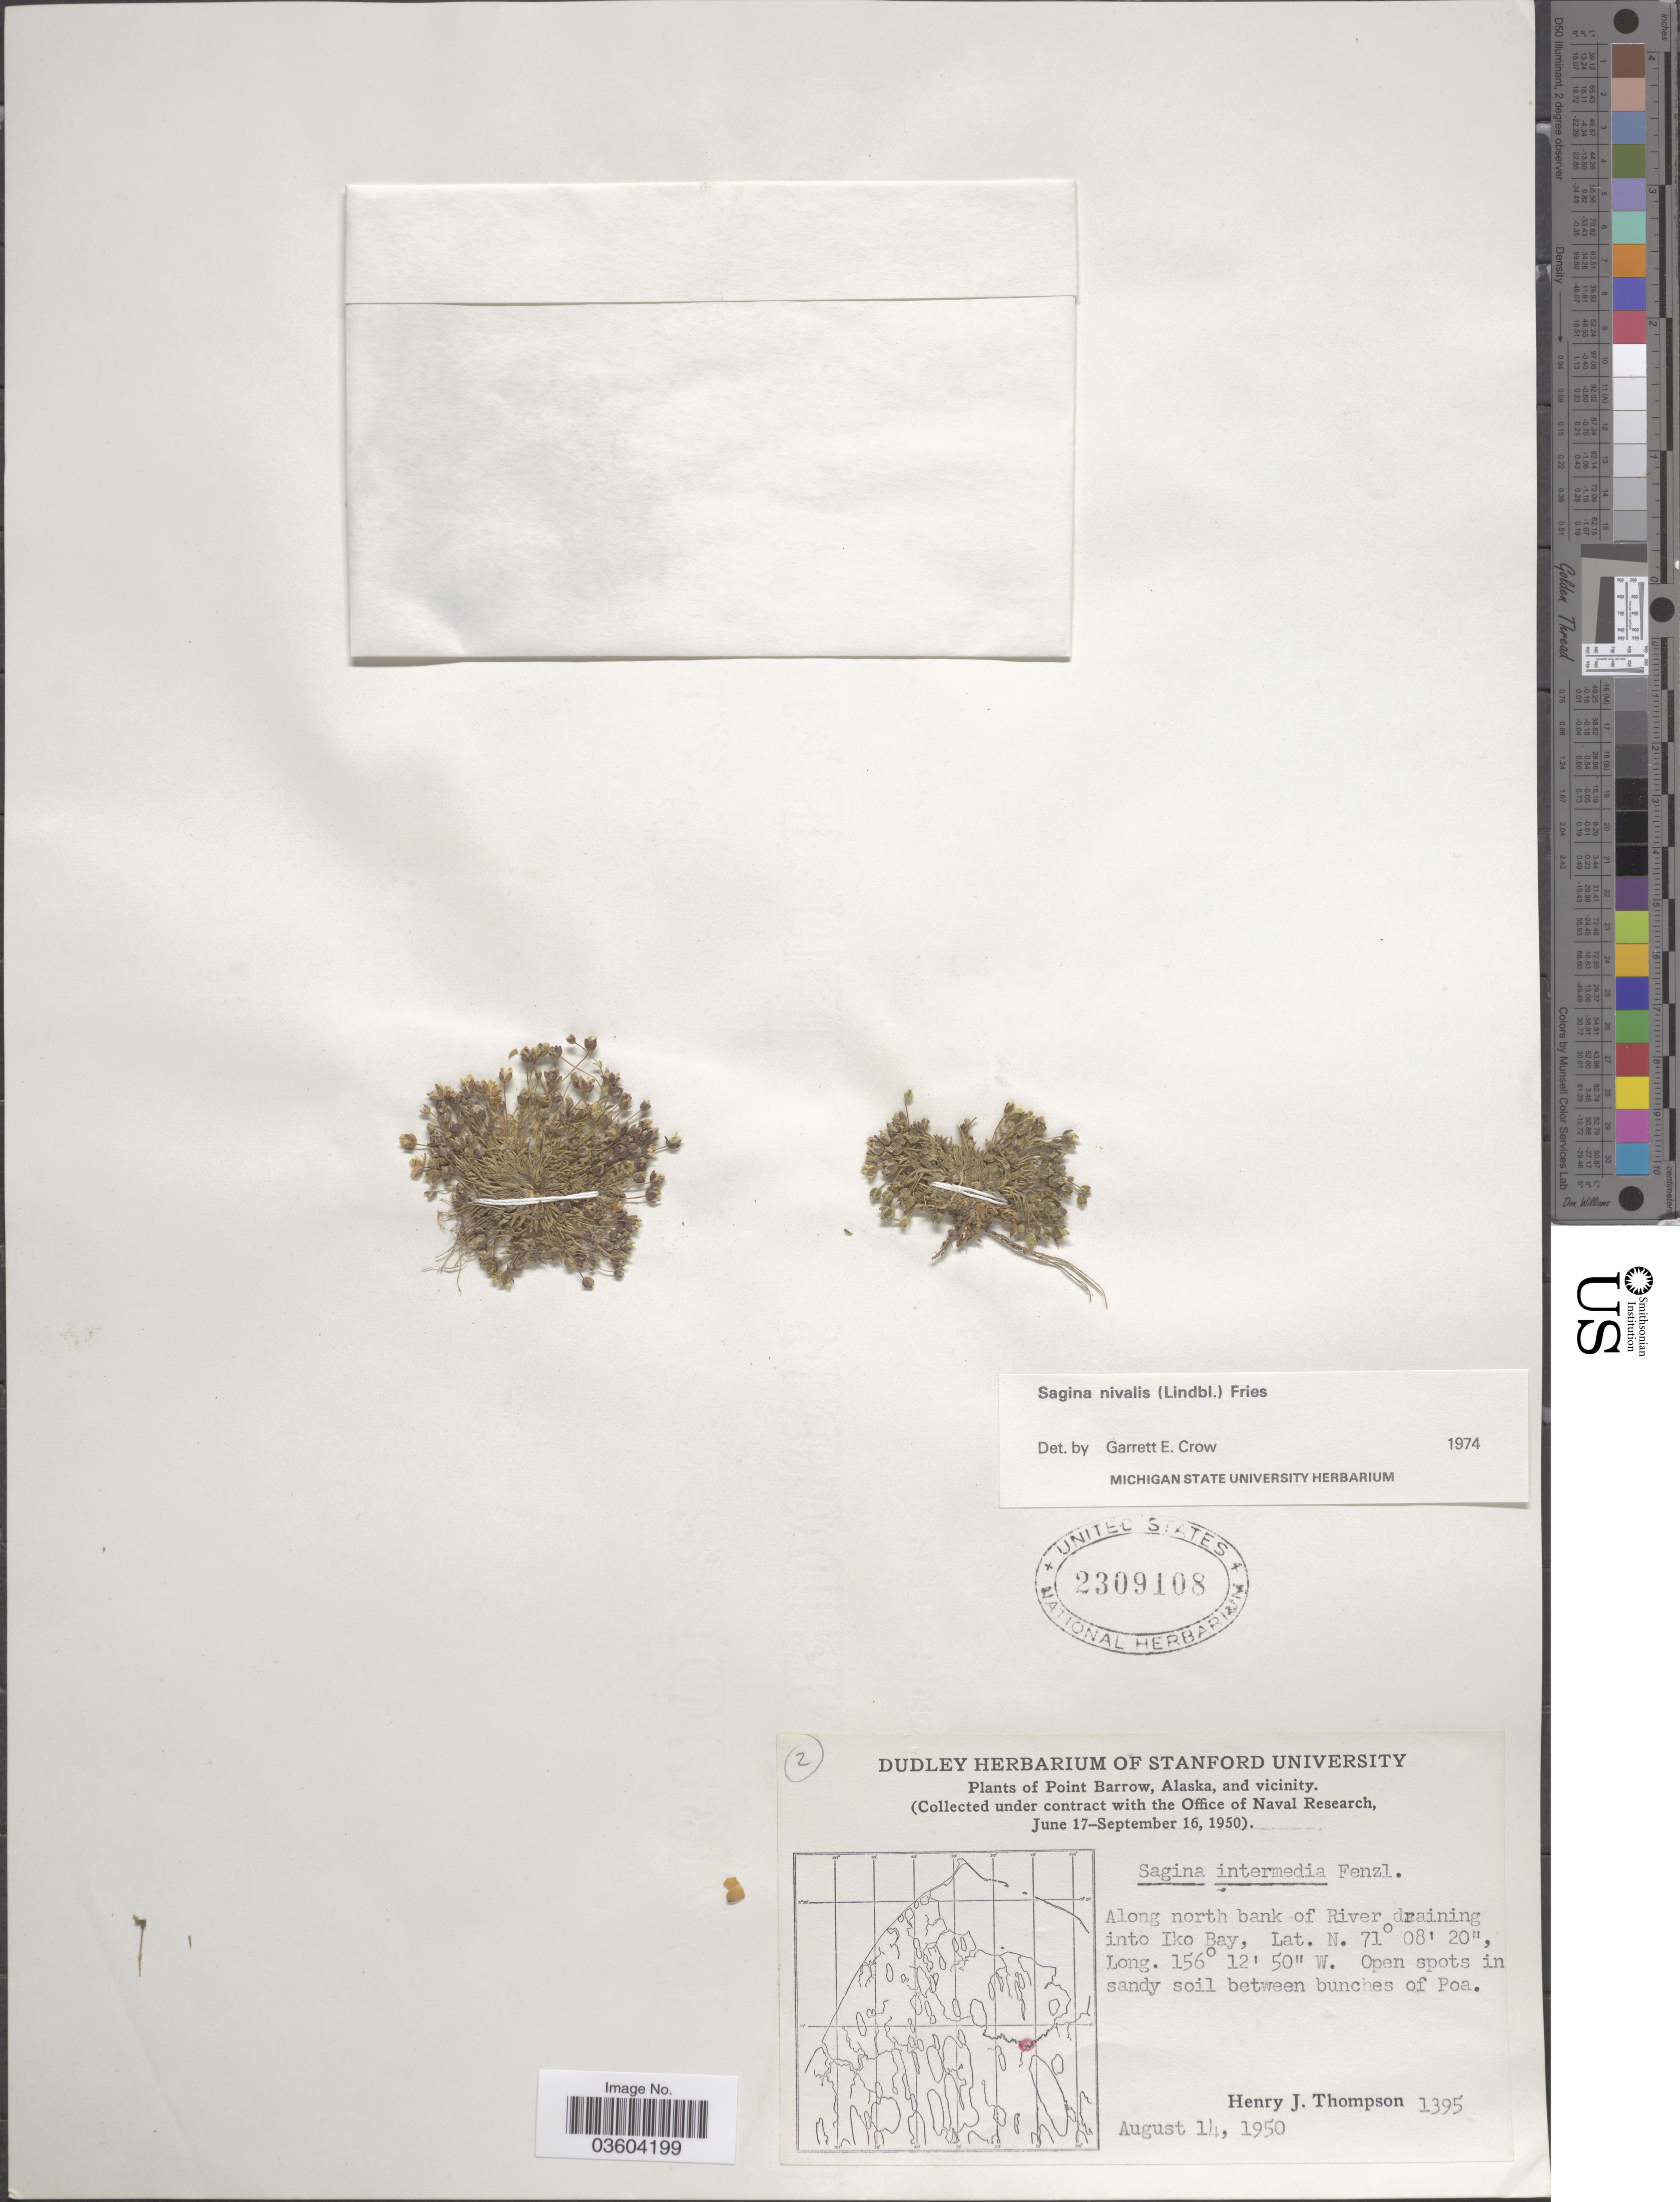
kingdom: Plantae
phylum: Tracheophyta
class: Magnoliopsida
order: Caryophyllales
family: Caryophyllaceae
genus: Sagina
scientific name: Sagina nivalis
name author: (Lindblom) Fr.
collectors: H. J. Thompson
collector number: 1395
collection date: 1950-08-14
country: United States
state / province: Alaska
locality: Point Barrow, Alaska, and vicinity. Along north bank of River draining into Iko Bay.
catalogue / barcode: US 2309108